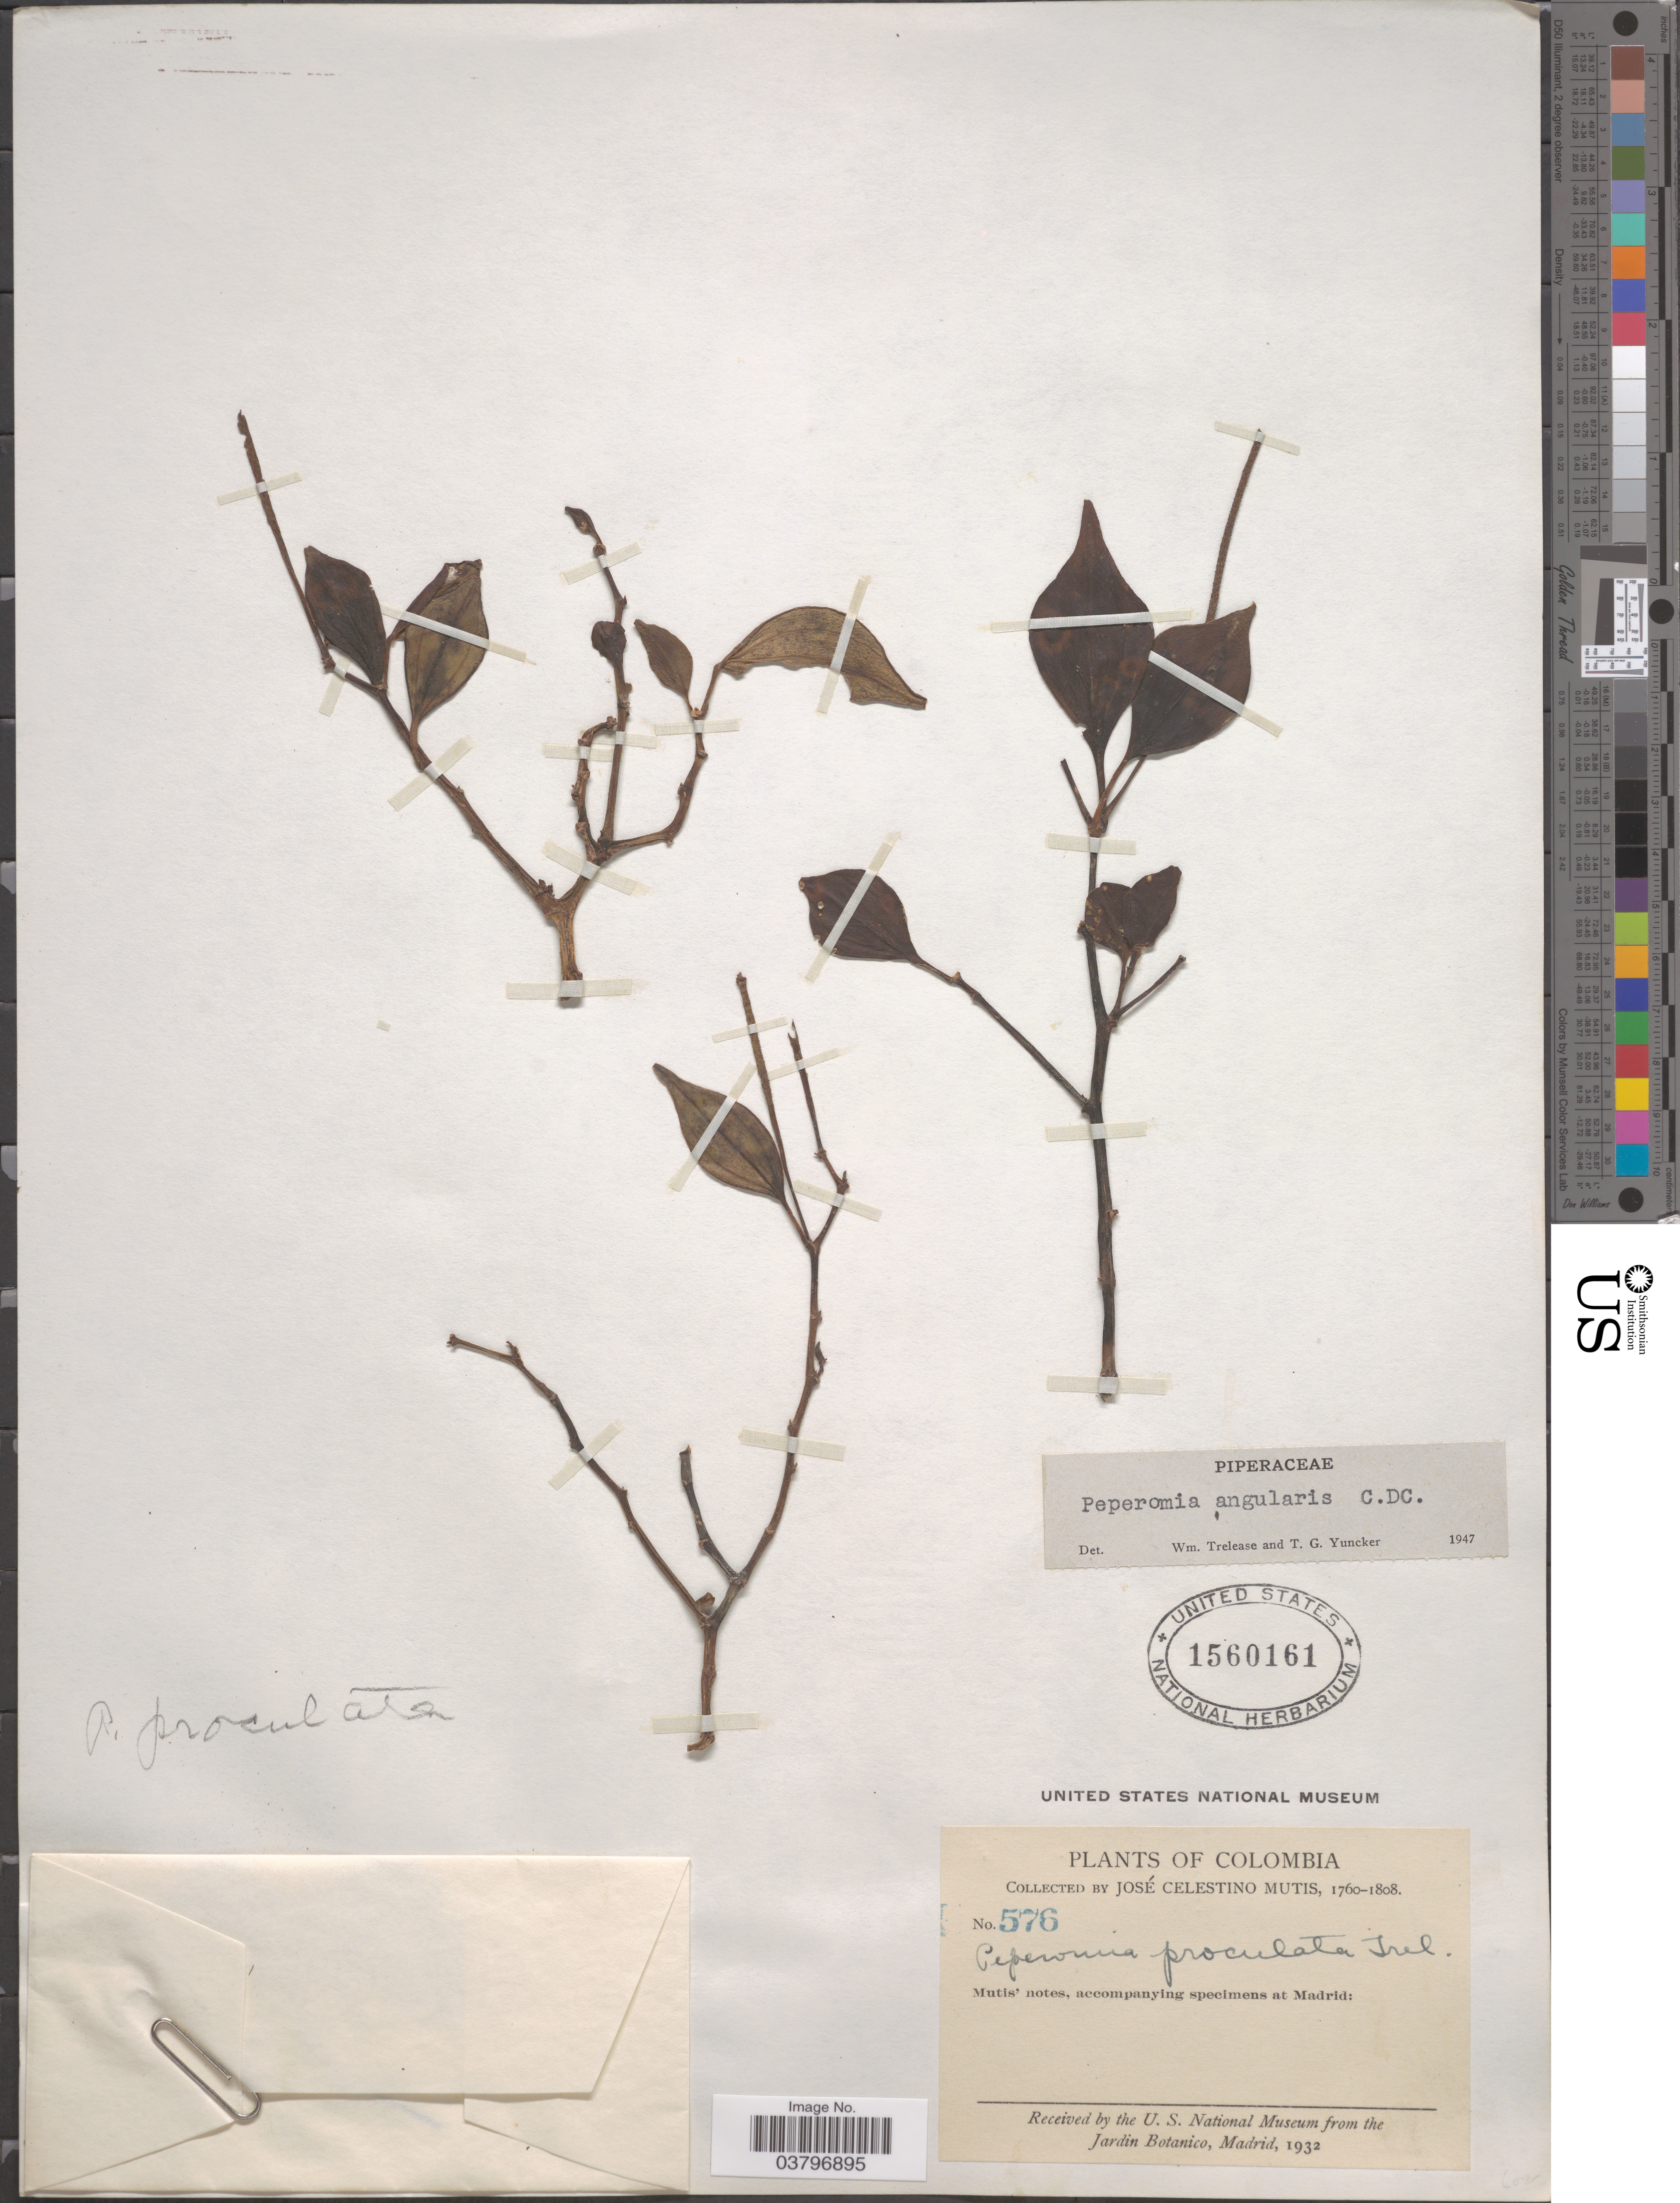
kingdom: Plantae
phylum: Tracheophyta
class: Magnoliopsida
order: Piperales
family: Piperaceae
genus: Peperomia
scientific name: Peperomia angularis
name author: C. DC.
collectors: J. C. B. Mutis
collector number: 576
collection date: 1760/1808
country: Colombia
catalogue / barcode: US 1560161